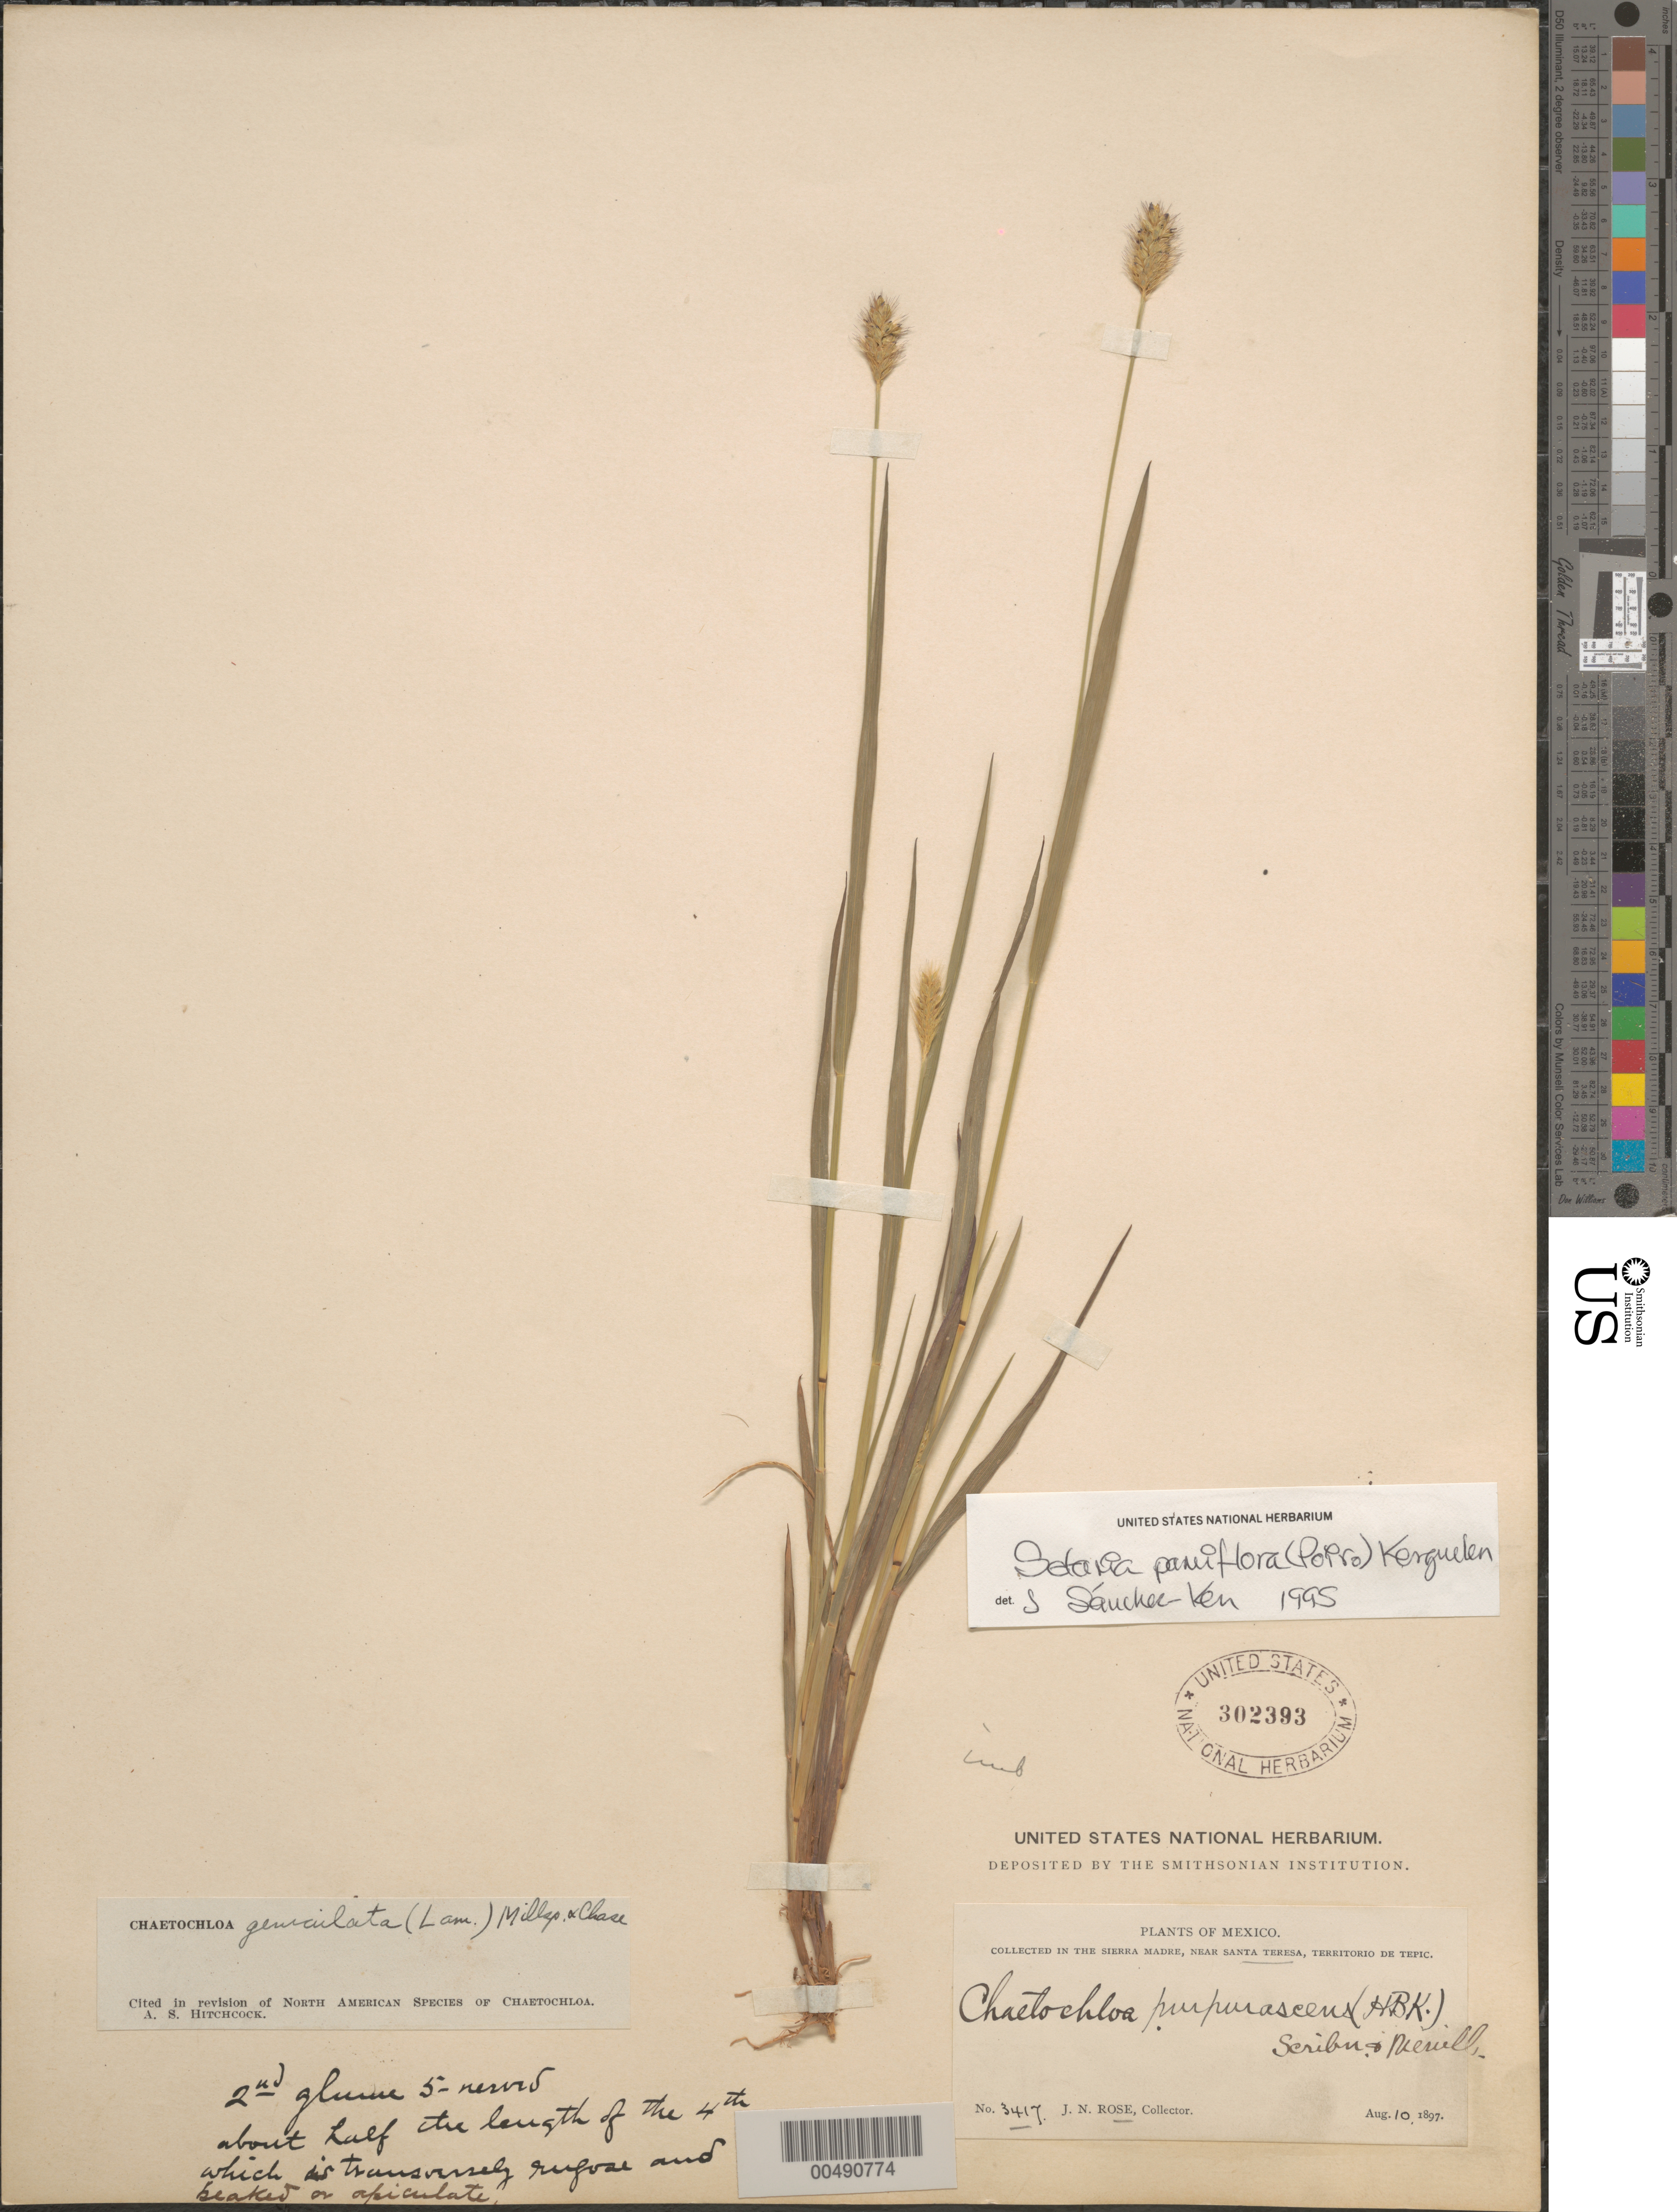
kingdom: Plantae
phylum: Tracheophyta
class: Liliopsida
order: Poales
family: Poaceae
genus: Setaria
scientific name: Setaria parviflora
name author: (Poir.) Kerguélen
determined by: Sánchez-Ken, J. G.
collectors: J. N. Rose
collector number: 3417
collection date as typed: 10 Aug 1897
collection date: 1897-08-10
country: Mexico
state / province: Nayarit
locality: In the Sierra Madre, near Santa Teresa, Territorio de Tepic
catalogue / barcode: US 302393